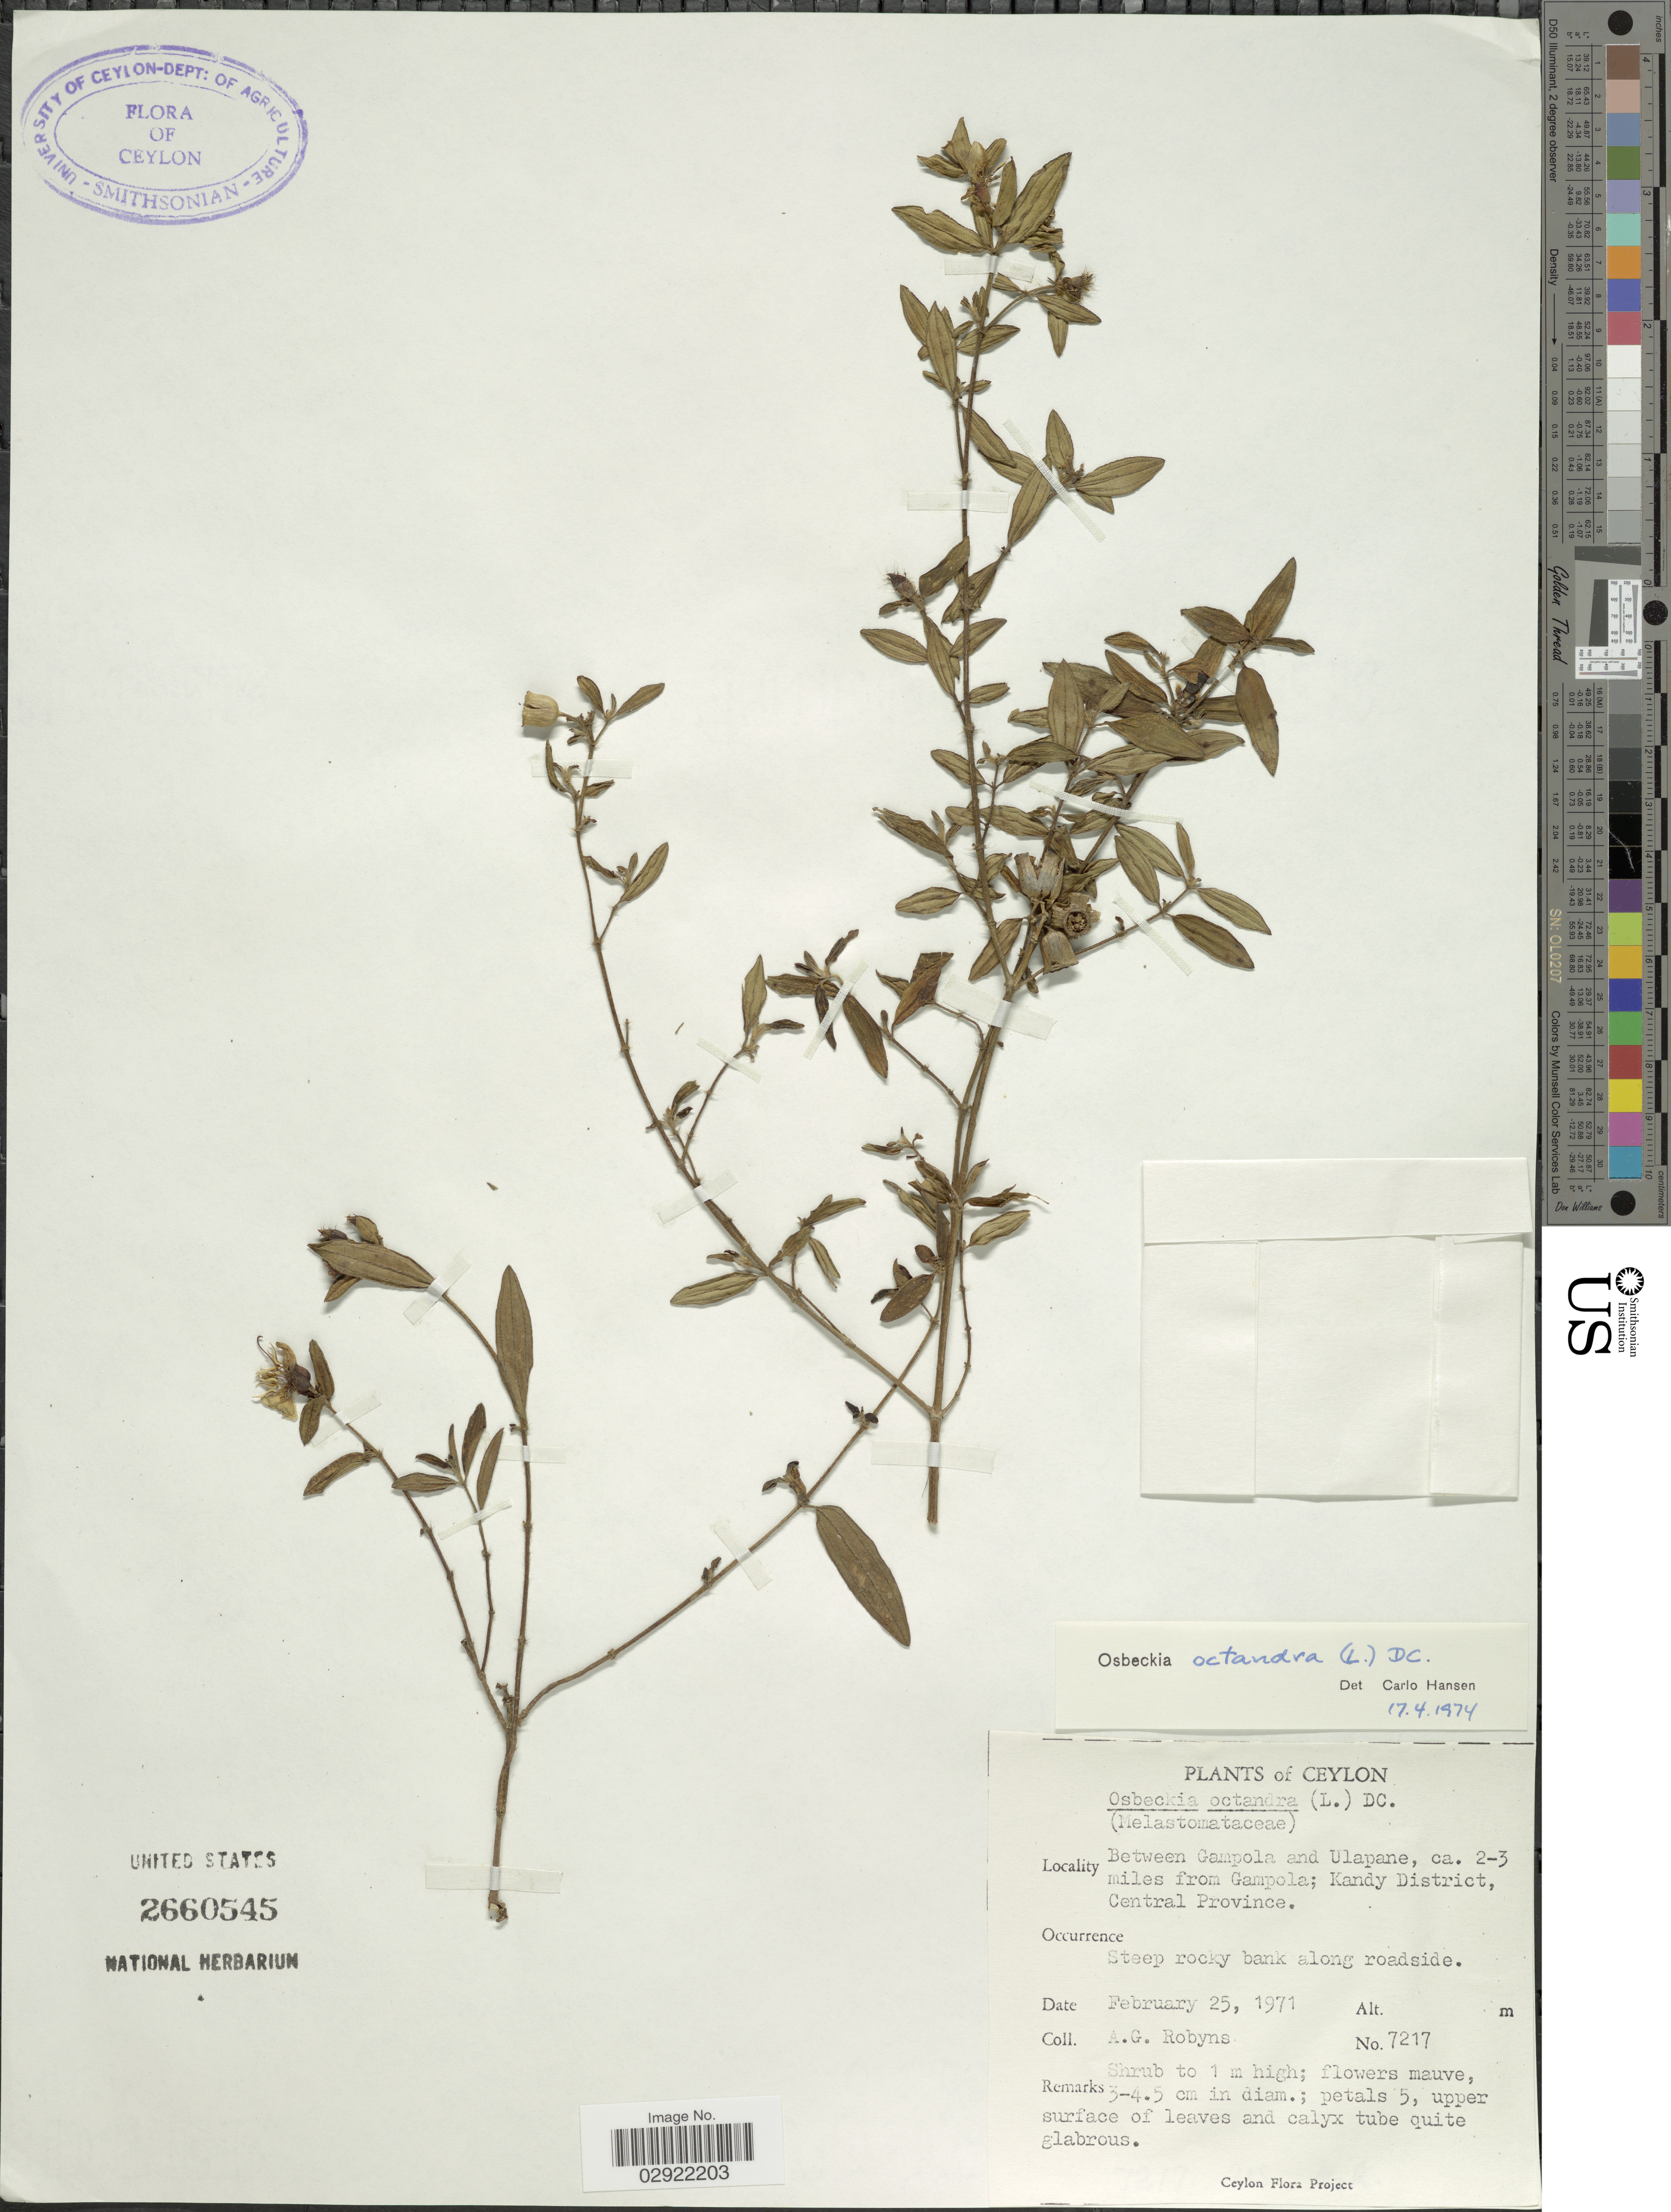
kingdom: Plantae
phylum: Tracheophyta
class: Magnoliopsida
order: Myrtales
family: Melastomataceae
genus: Osbeckia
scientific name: Osbeckia octandra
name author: DC.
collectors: A. Robyns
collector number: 7217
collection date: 1971-02-25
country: Sri Lanka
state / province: Central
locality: Ceylon. Between Campola and Ulapane, ca. 2-3 miles from Campola; Kandy District.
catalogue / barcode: US 2660545